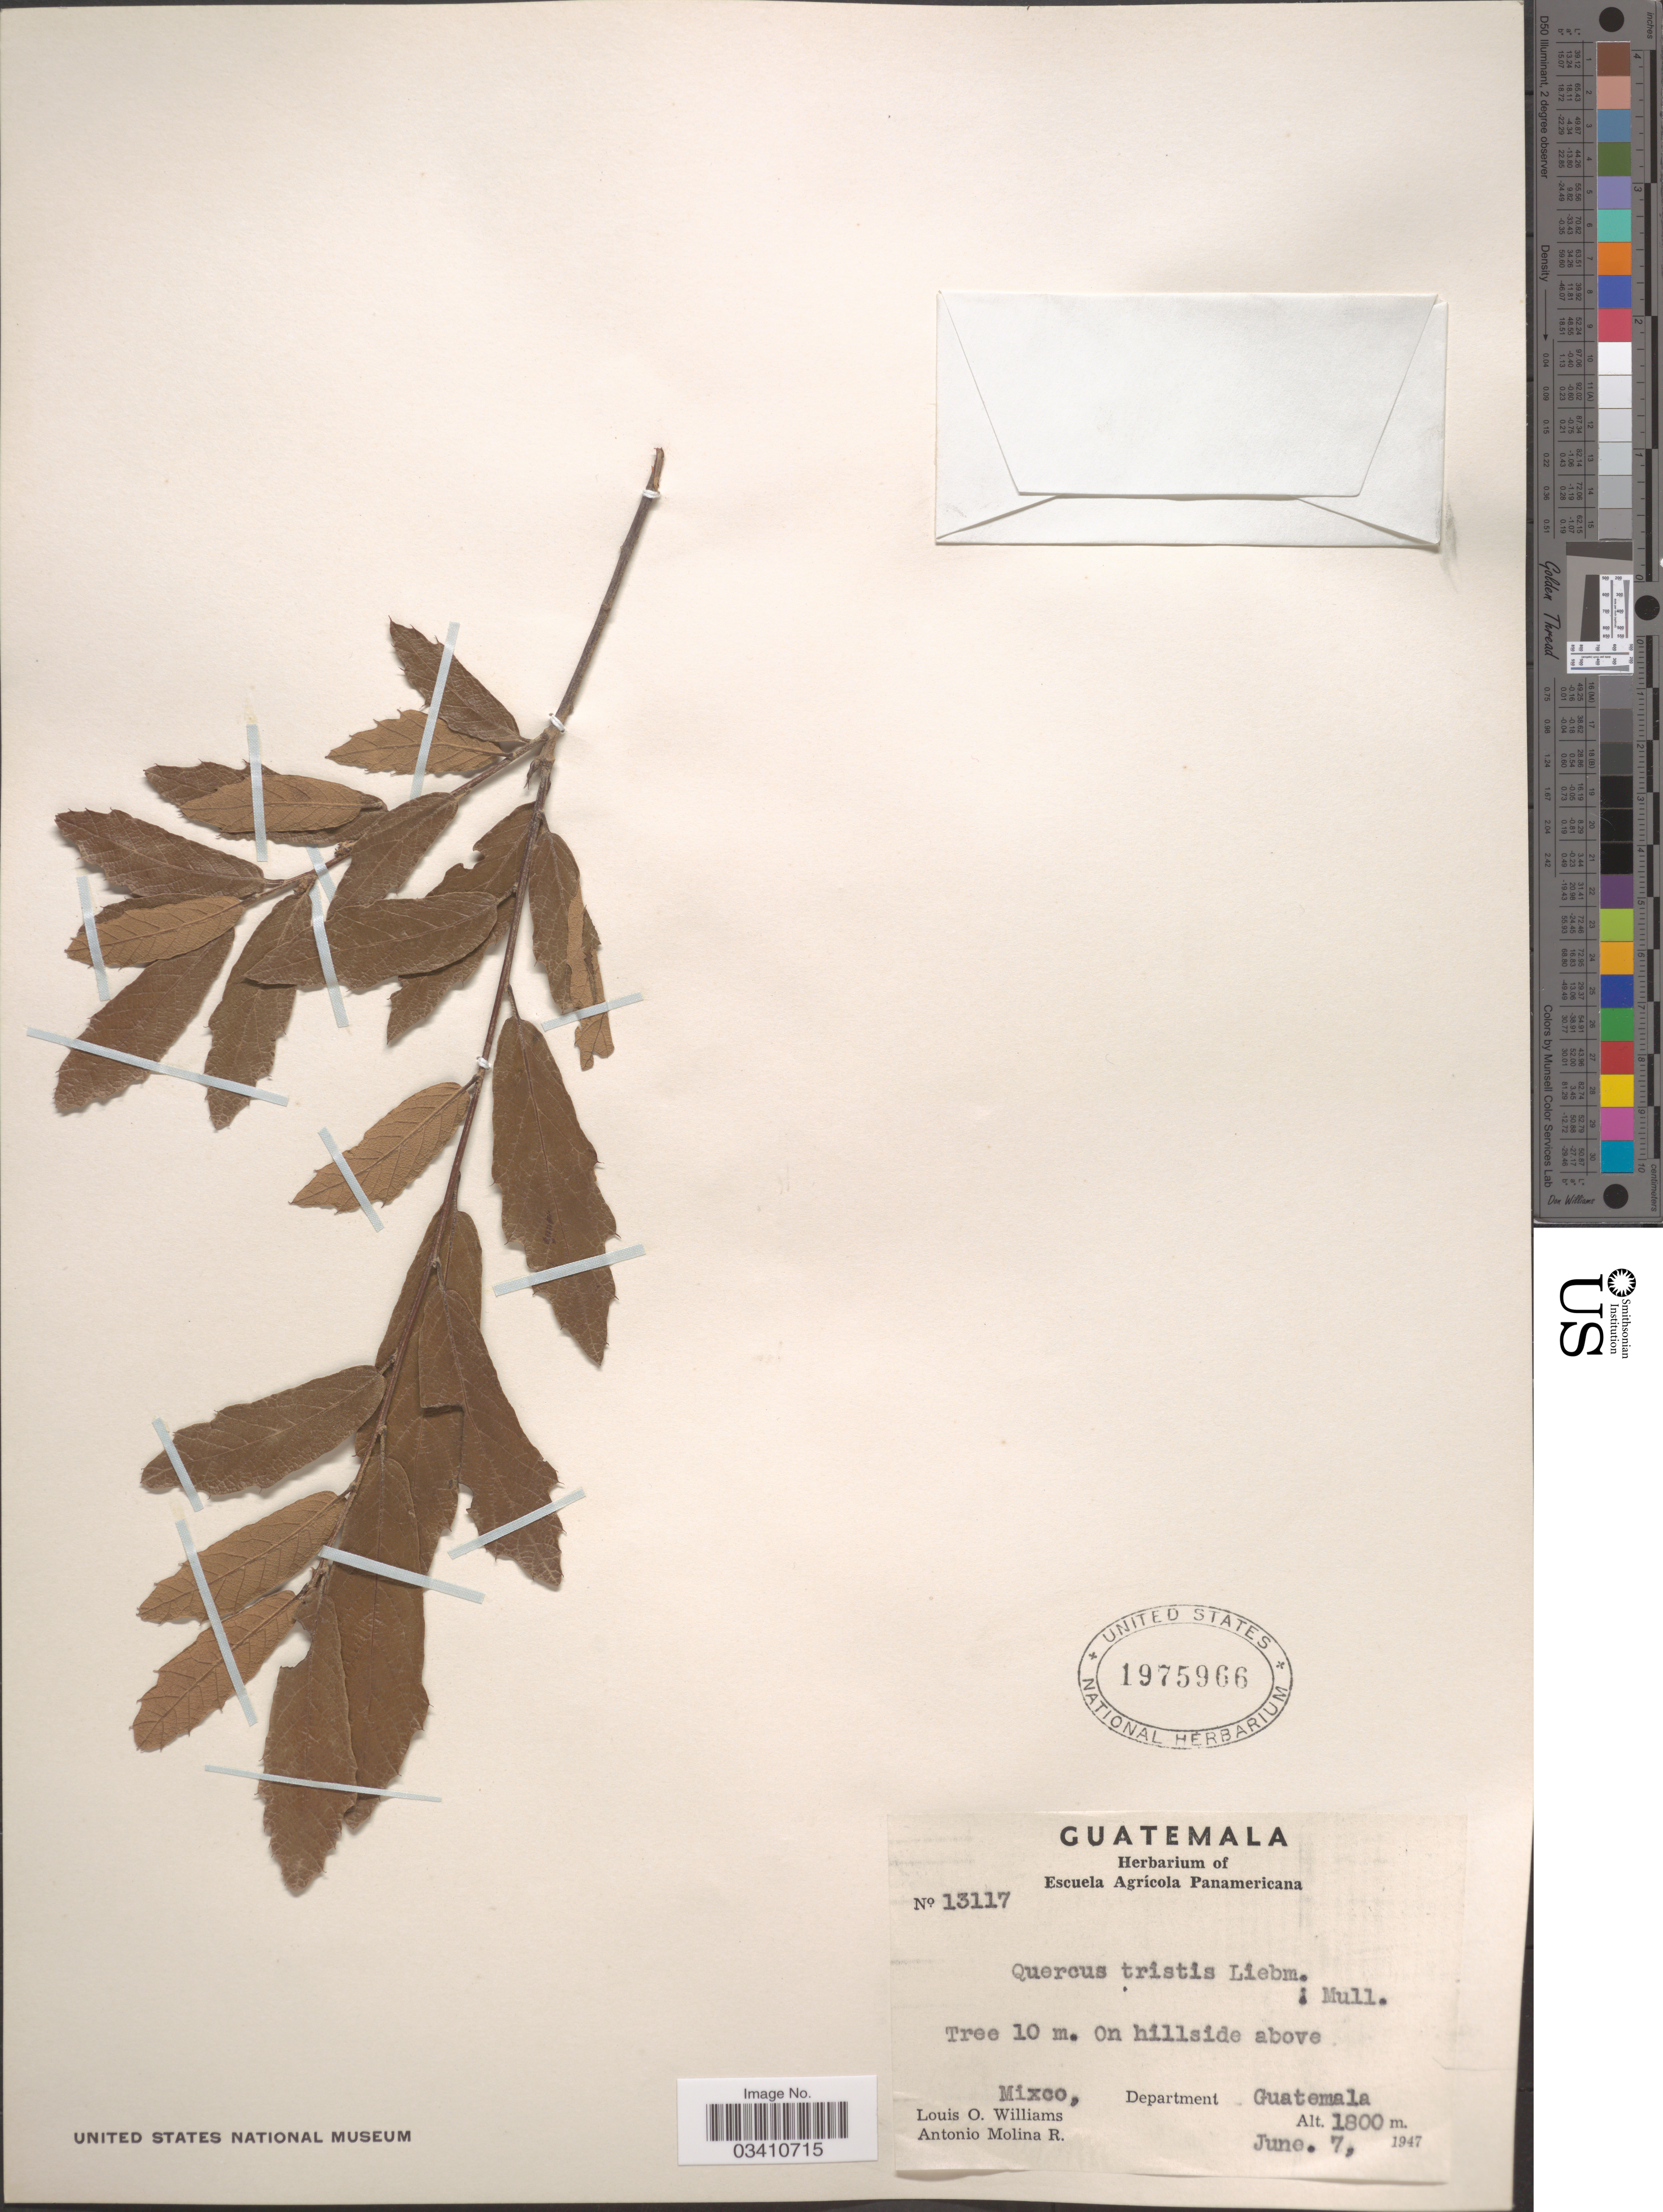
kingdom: Plantae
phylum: Tracheophyta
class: Magnoliopsida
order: Fagales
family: Fagaceae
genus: Quercus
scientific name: Quercus tristis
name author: Liebm.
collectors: L. O. Williams & A. Molina R.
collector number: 13117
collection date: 1947-06-07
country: Guatemala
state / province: Guatemala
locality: Above Mixco, Department Guatemala.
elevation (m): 1800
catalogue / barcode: US 1975966